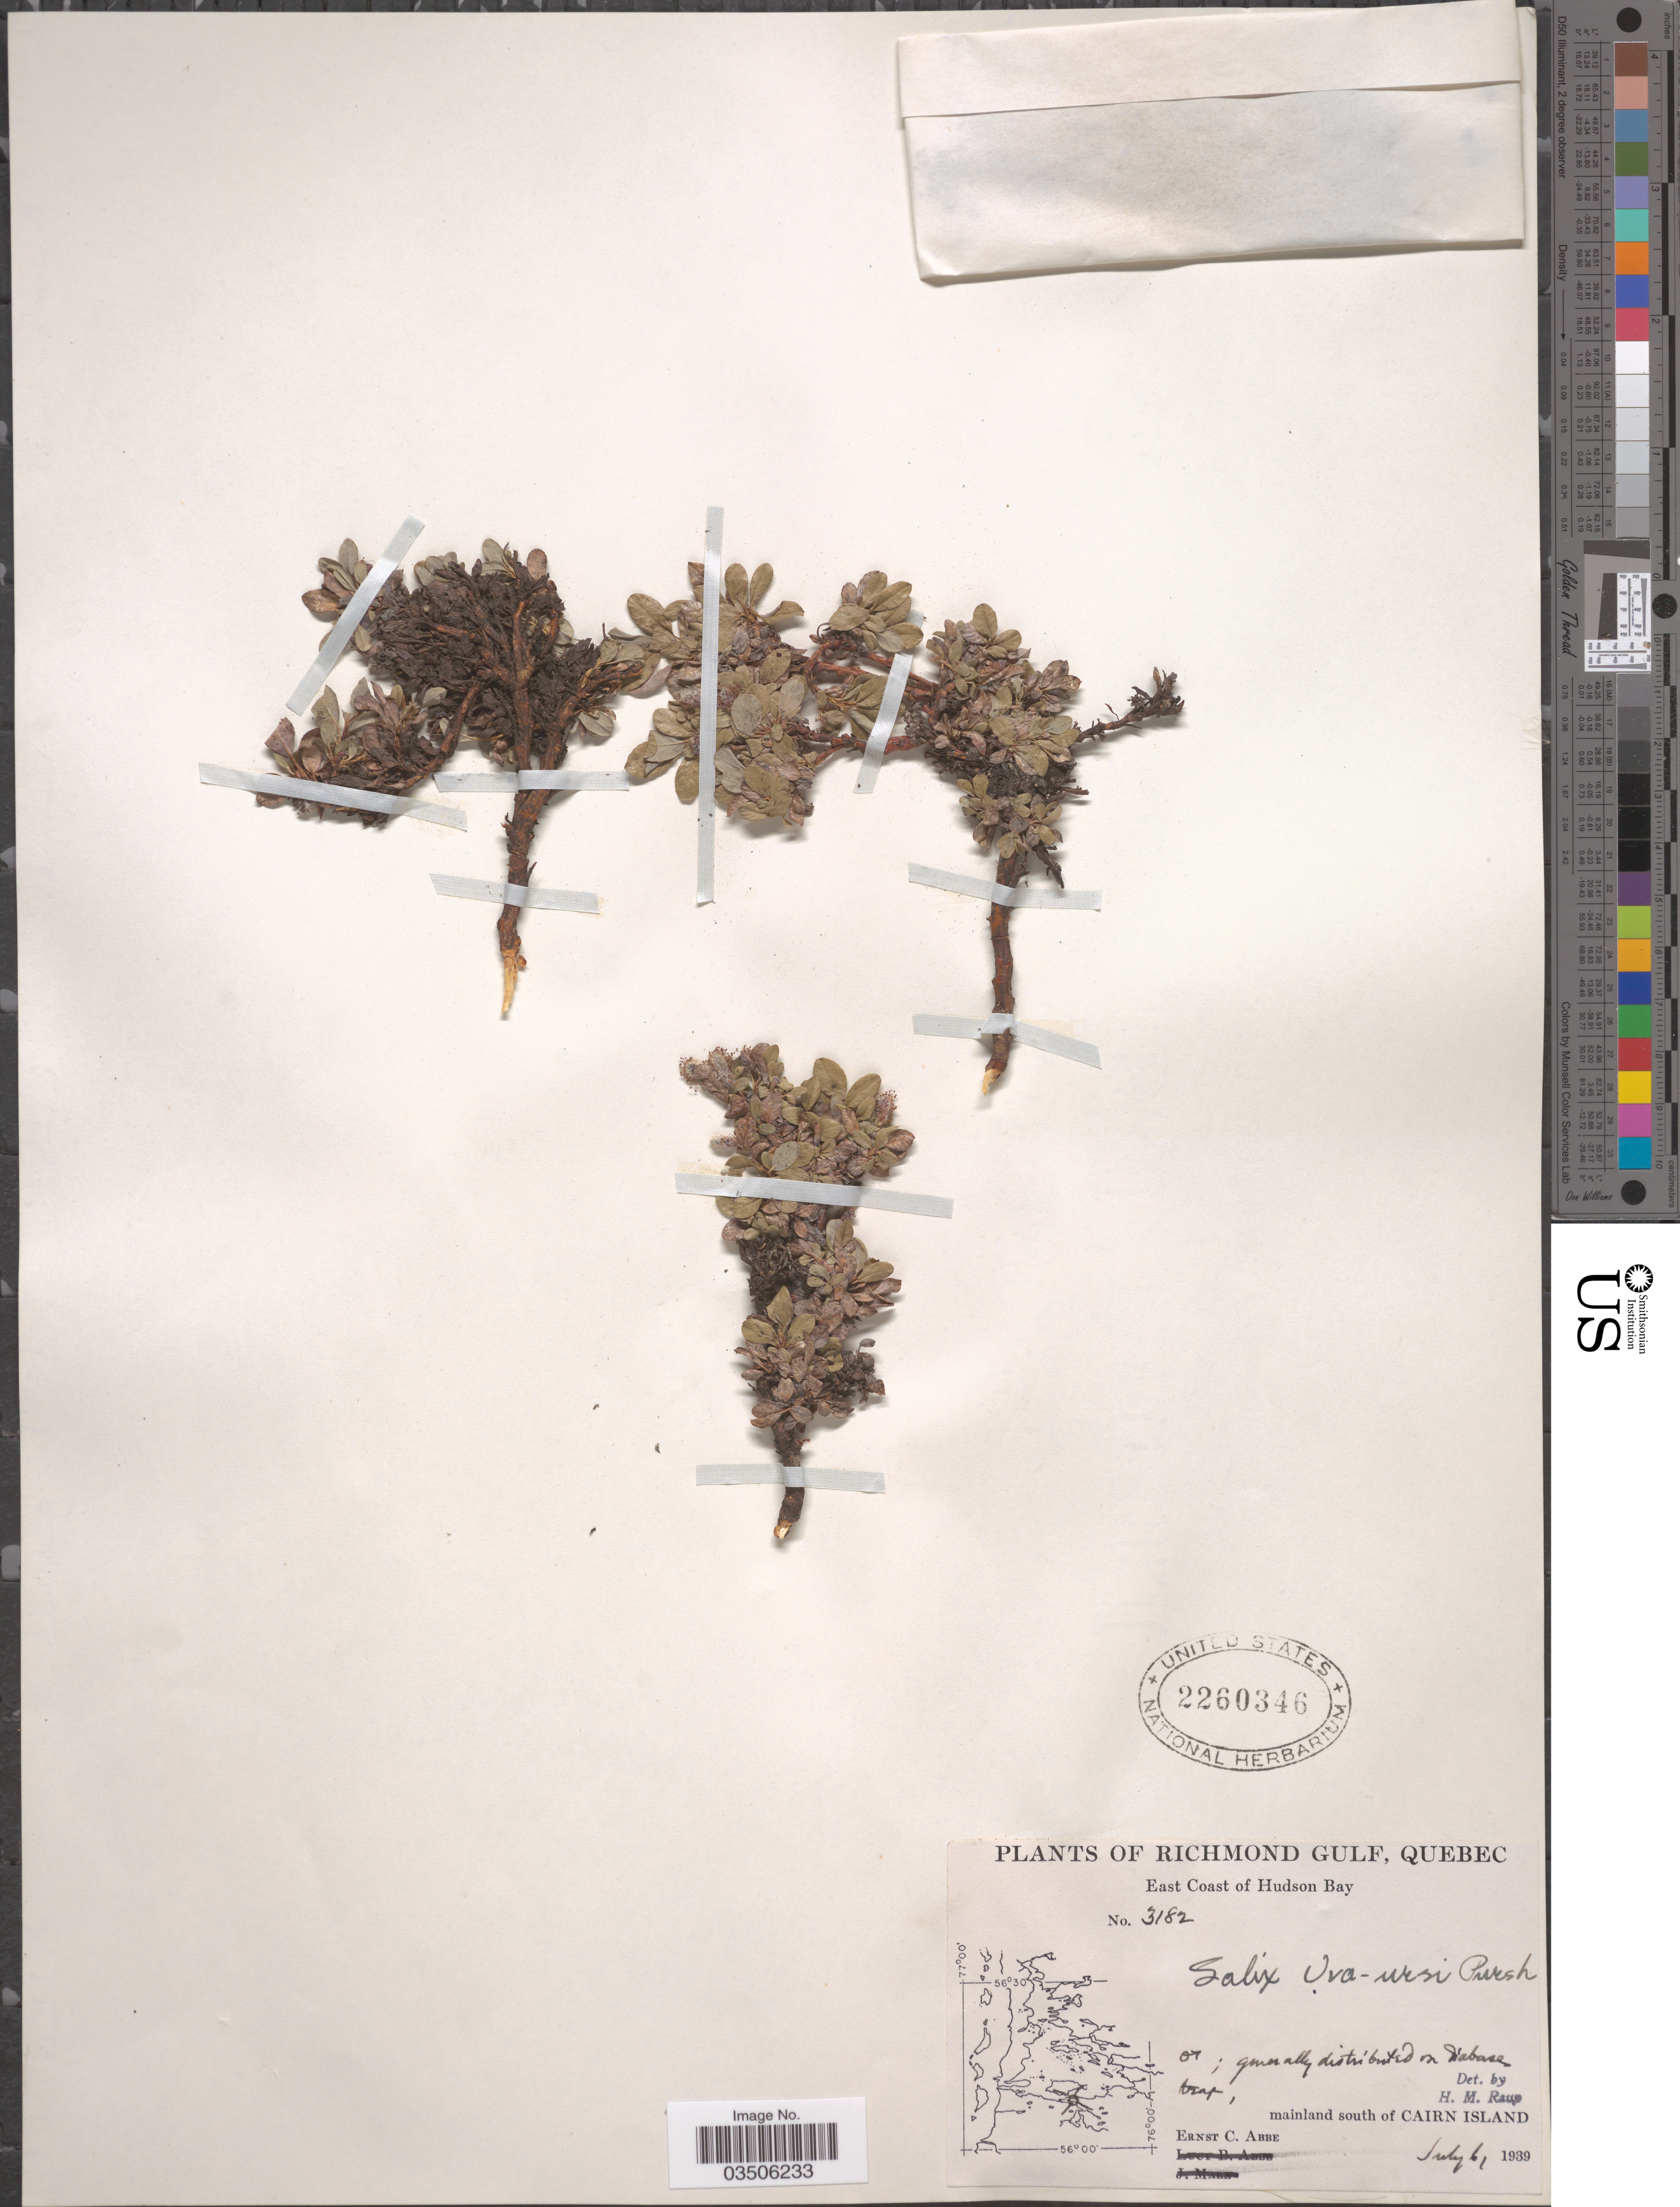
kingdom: Plantae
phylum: Tracheophyta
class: Magnoliopsida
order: Malpighiales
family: Salicaceae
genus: Salix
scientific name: Salix uva-ursi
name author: Pursh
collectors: E. C. Abbe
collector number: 3182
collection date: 1939-07-06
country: Canada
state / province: Quebec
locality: Richmond Gulf. East Coast of Hudson Bay. Mainland south of Cairn Island.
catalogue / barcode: US 2260346